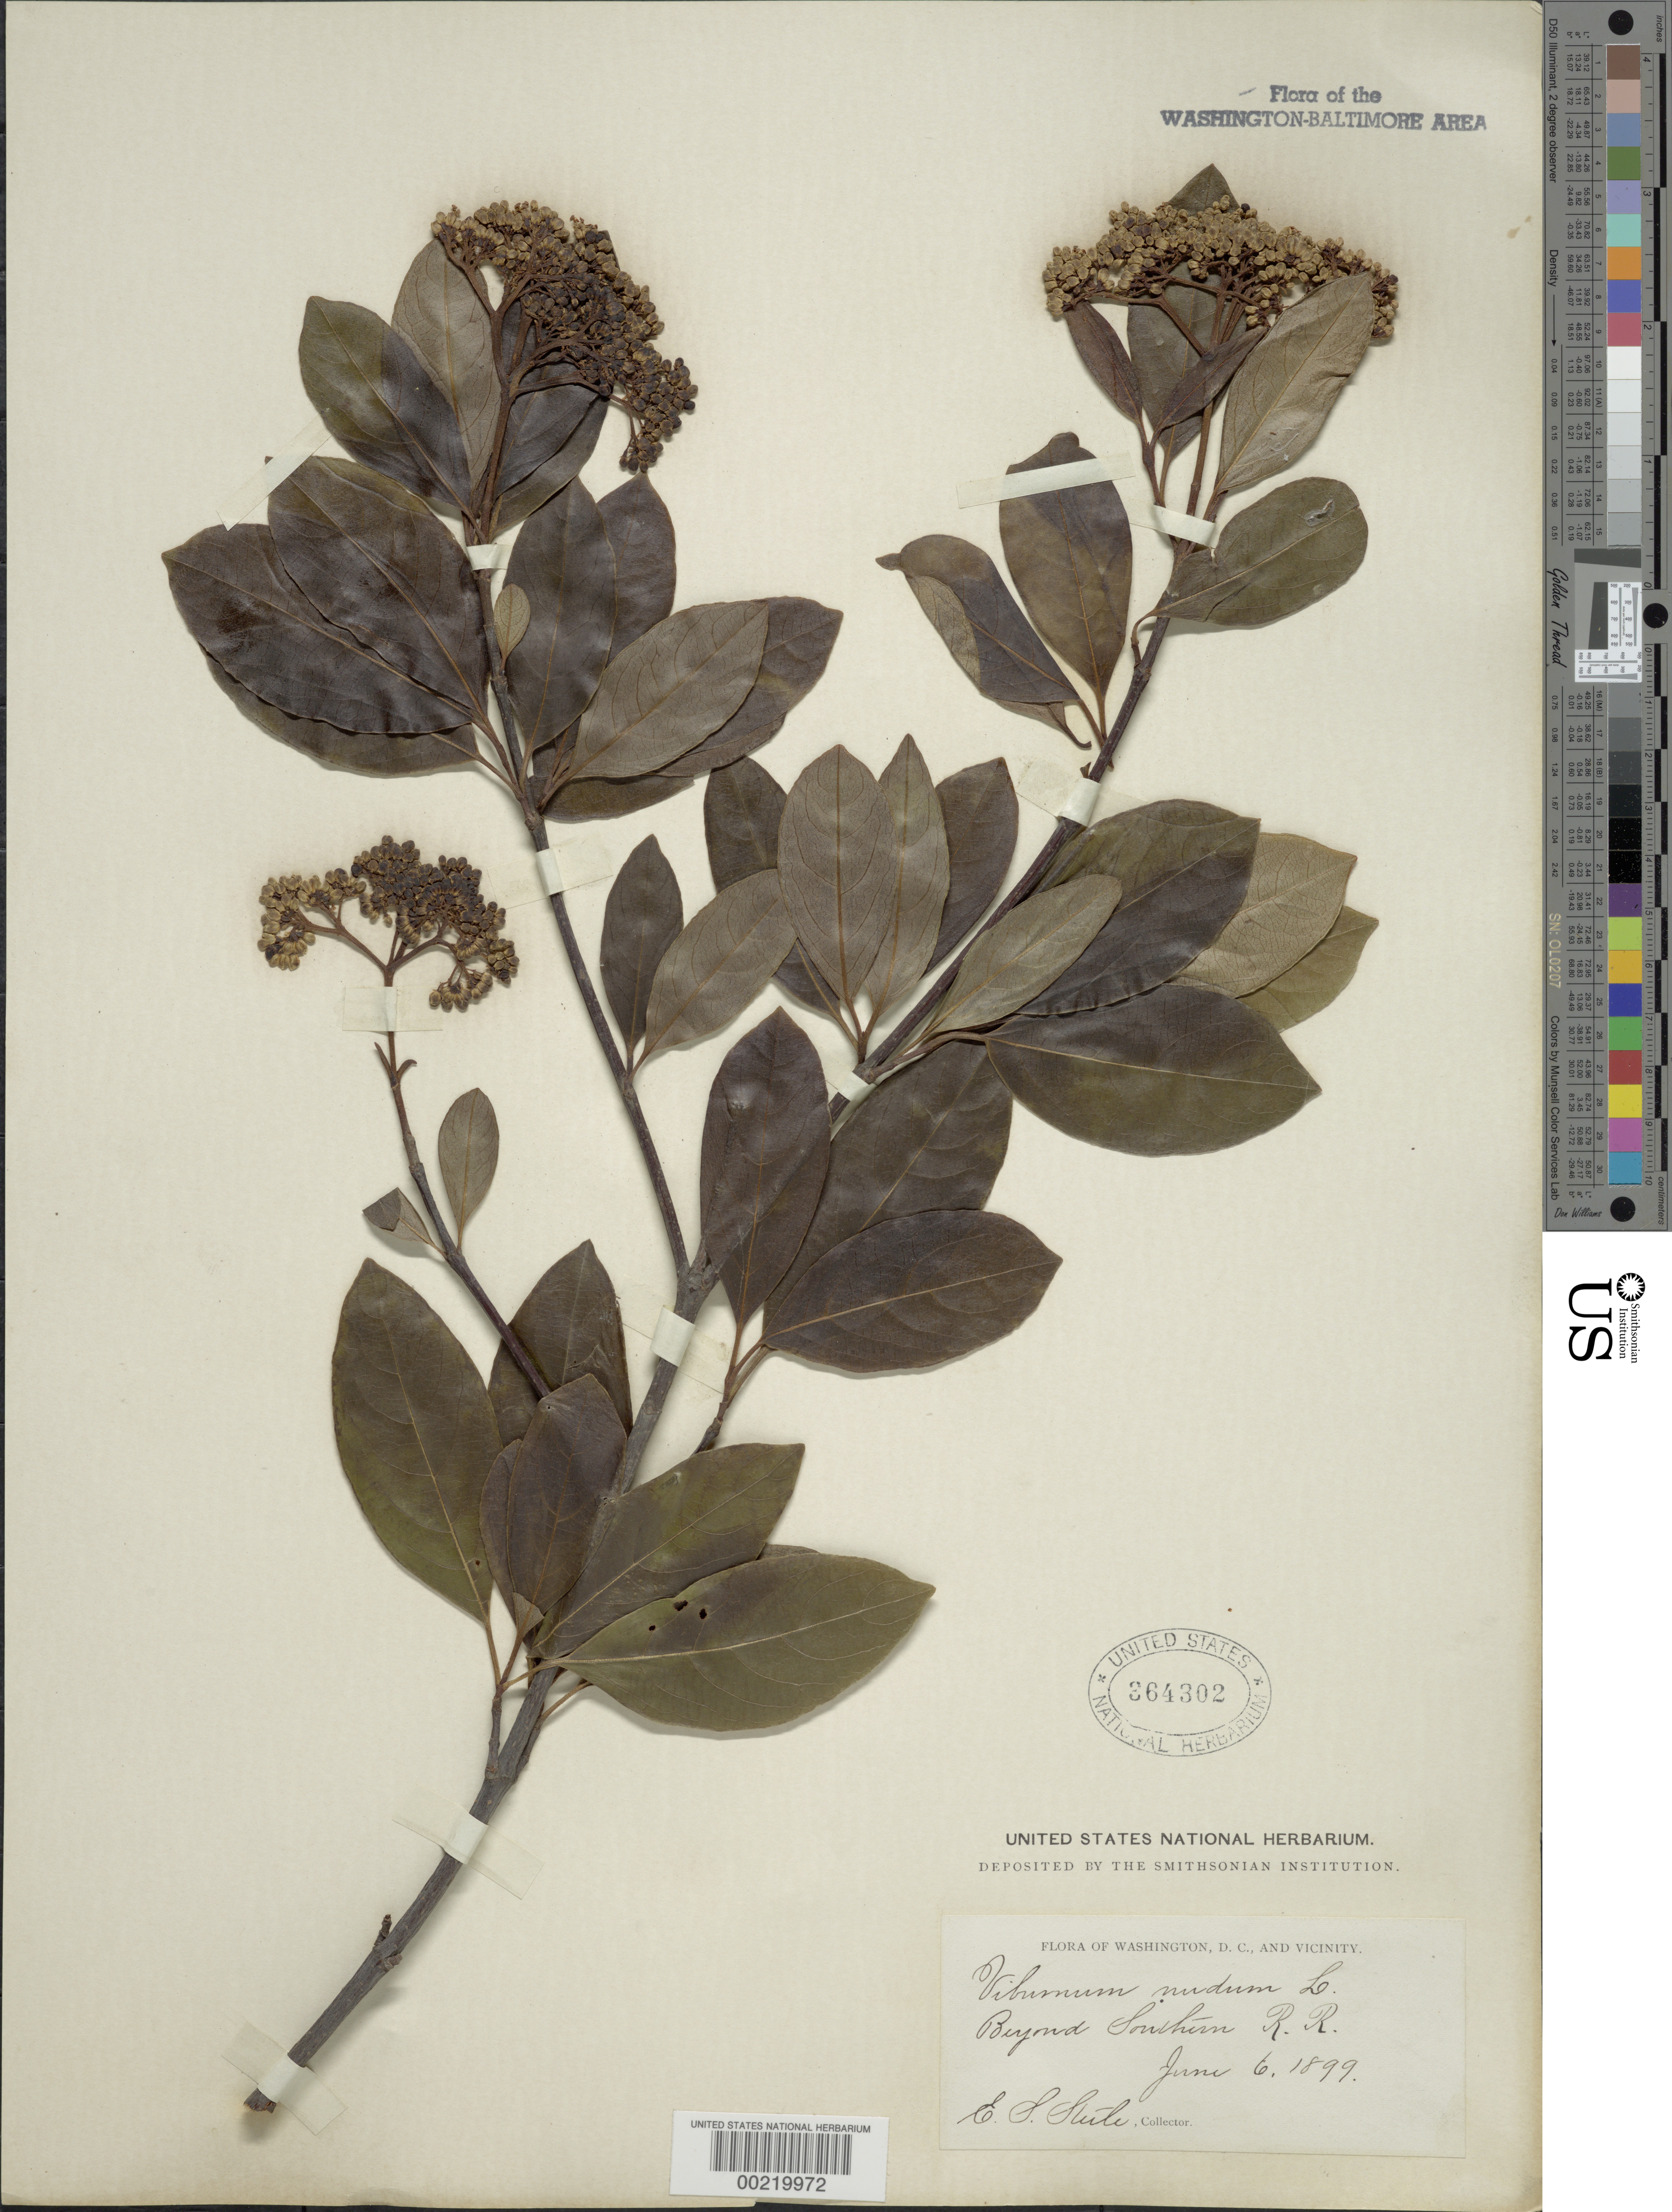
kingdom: Plantae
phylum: Tracheophyta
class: Magnoliopsida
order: Dipsacales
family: Viburnaceae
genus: Viburnum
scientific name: Viburnum nudum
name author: L.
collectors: E. Steele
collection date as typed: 06 Jun 1899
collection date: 1899-06-06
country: United States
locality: Beyond Southern Railroad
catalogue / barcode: US 364302